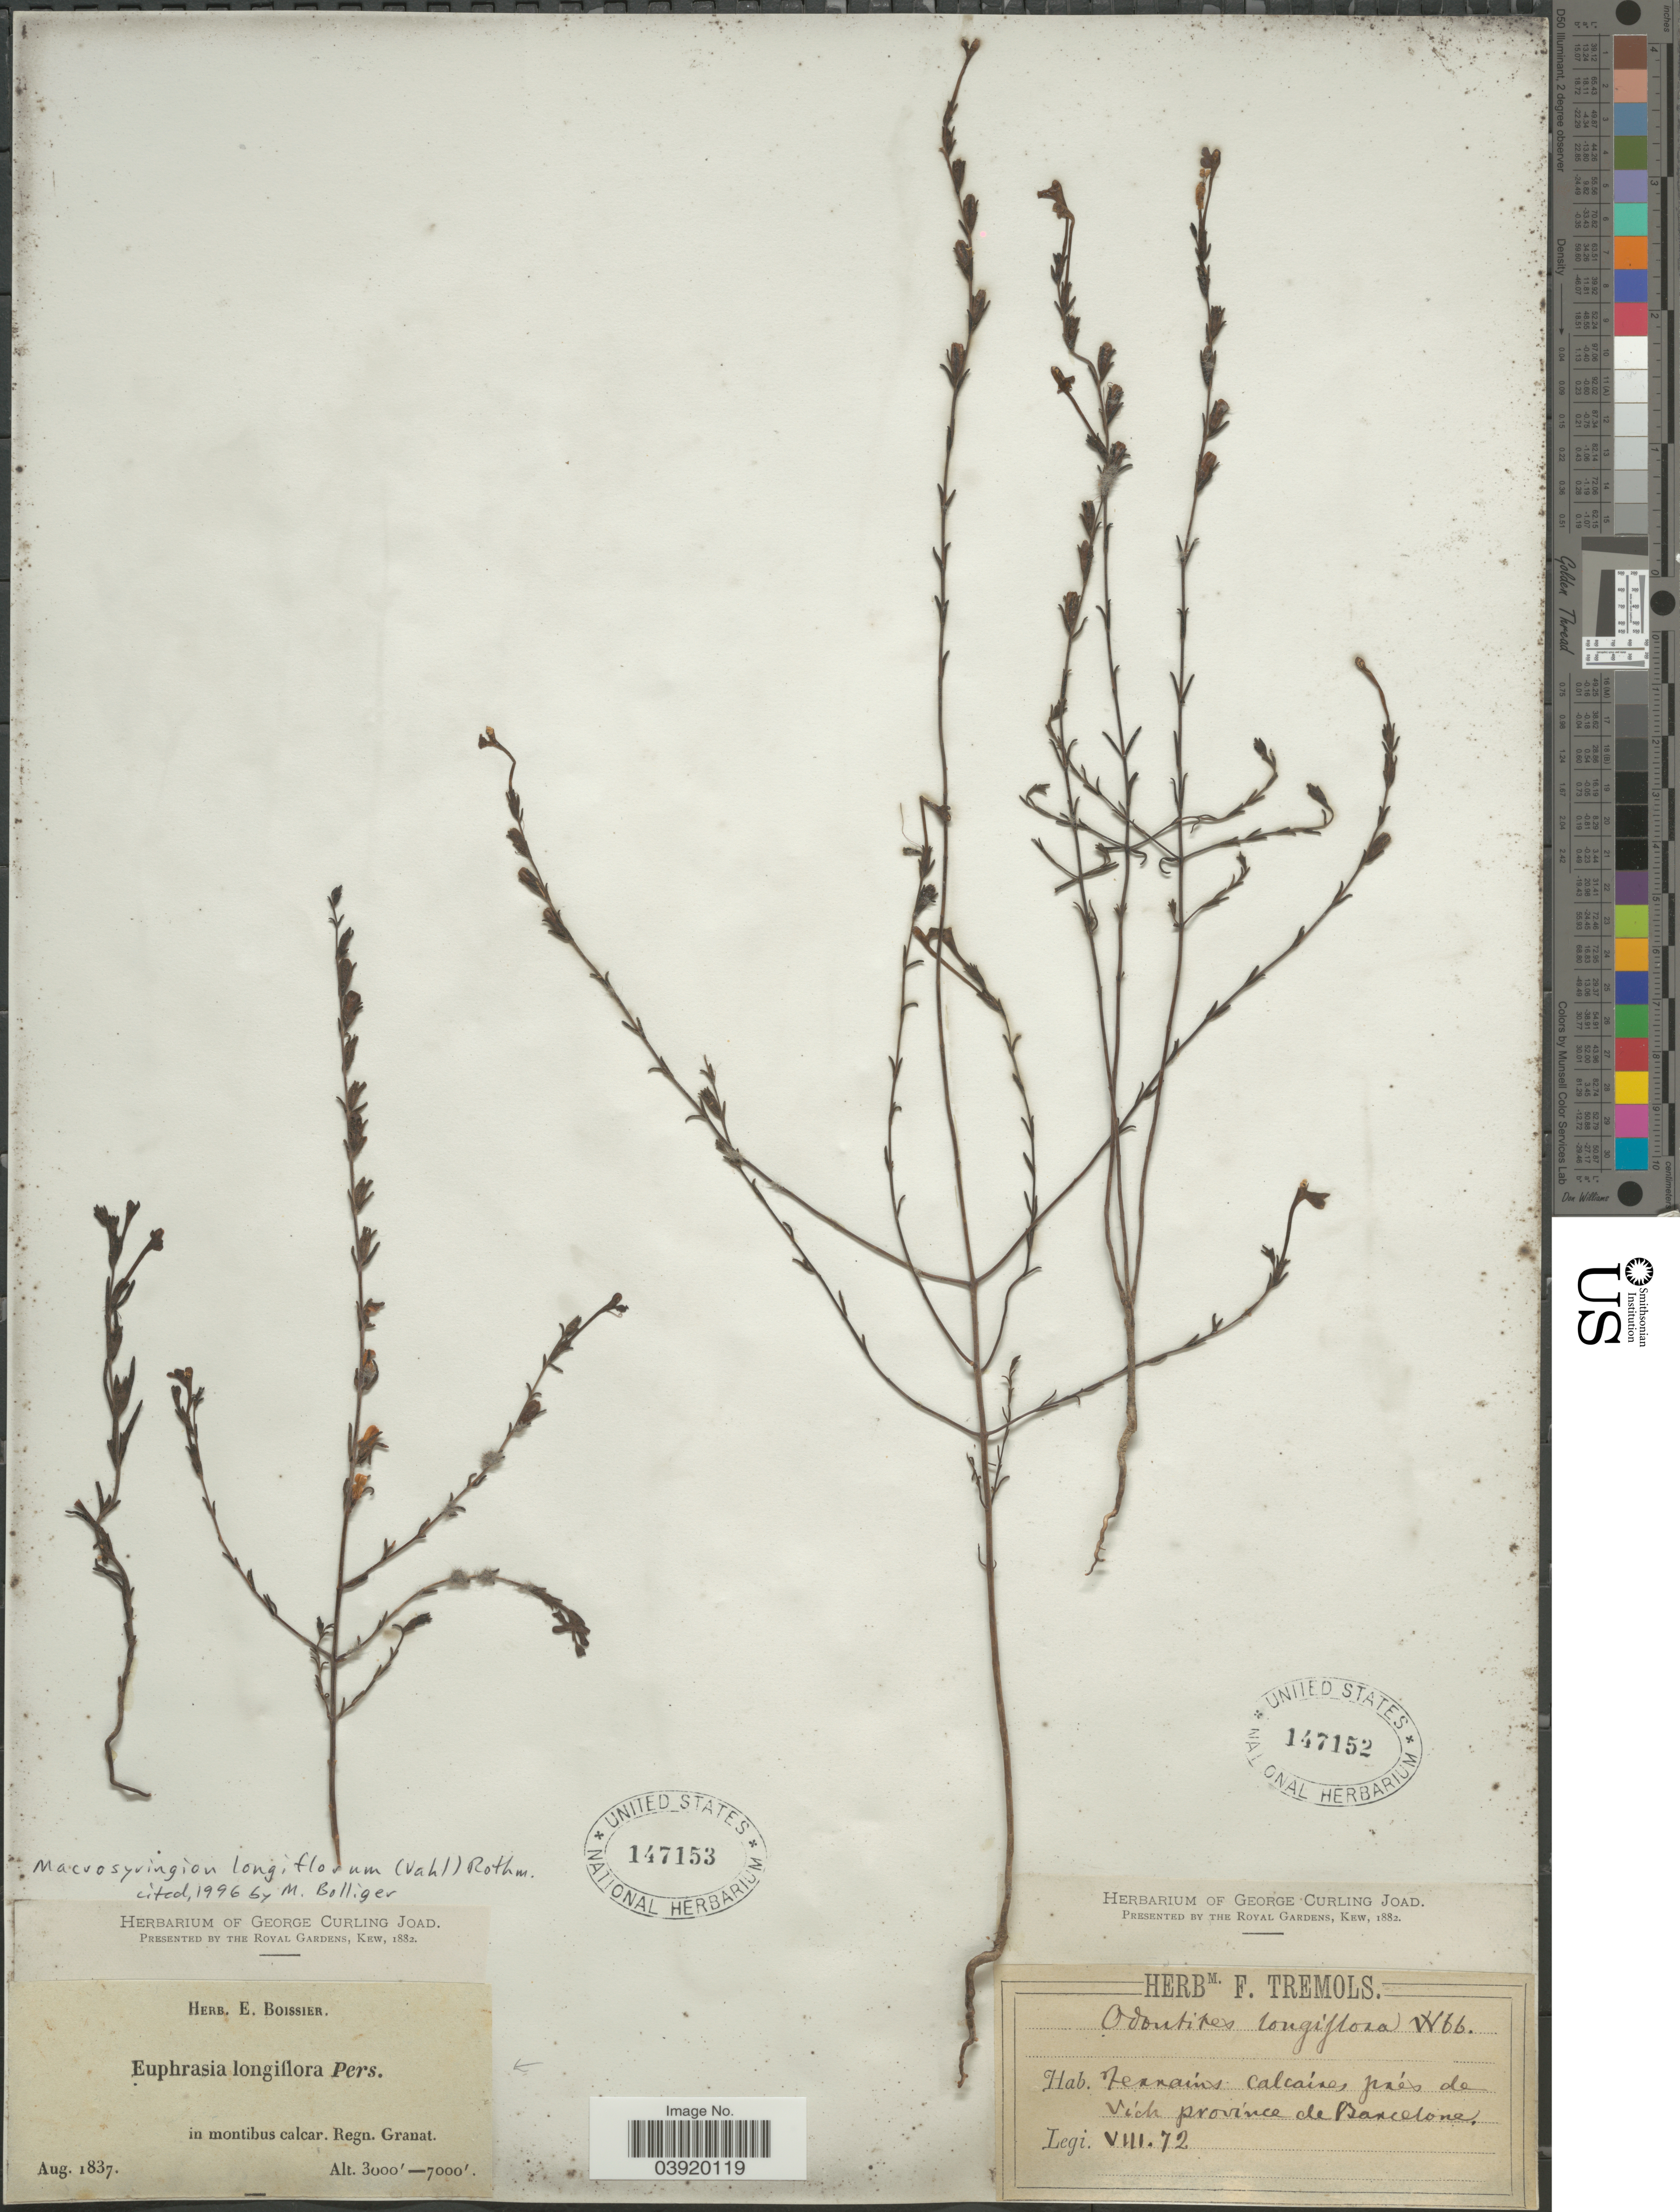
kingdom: Plantae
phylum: Tracheophyta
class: Magnoliopsida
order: Lamiales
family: Orobanchaceae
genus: Macrosyringion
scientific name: Macrosyringion longiflorum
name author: (Vahl) Rothm.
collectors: ex Herb. F. Tremols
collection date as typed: Transcribed d/m/y: /8/72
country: Portugal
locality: Terrains calcaire, prés de Vich province de Barcelone.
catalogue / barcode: US 147152-2